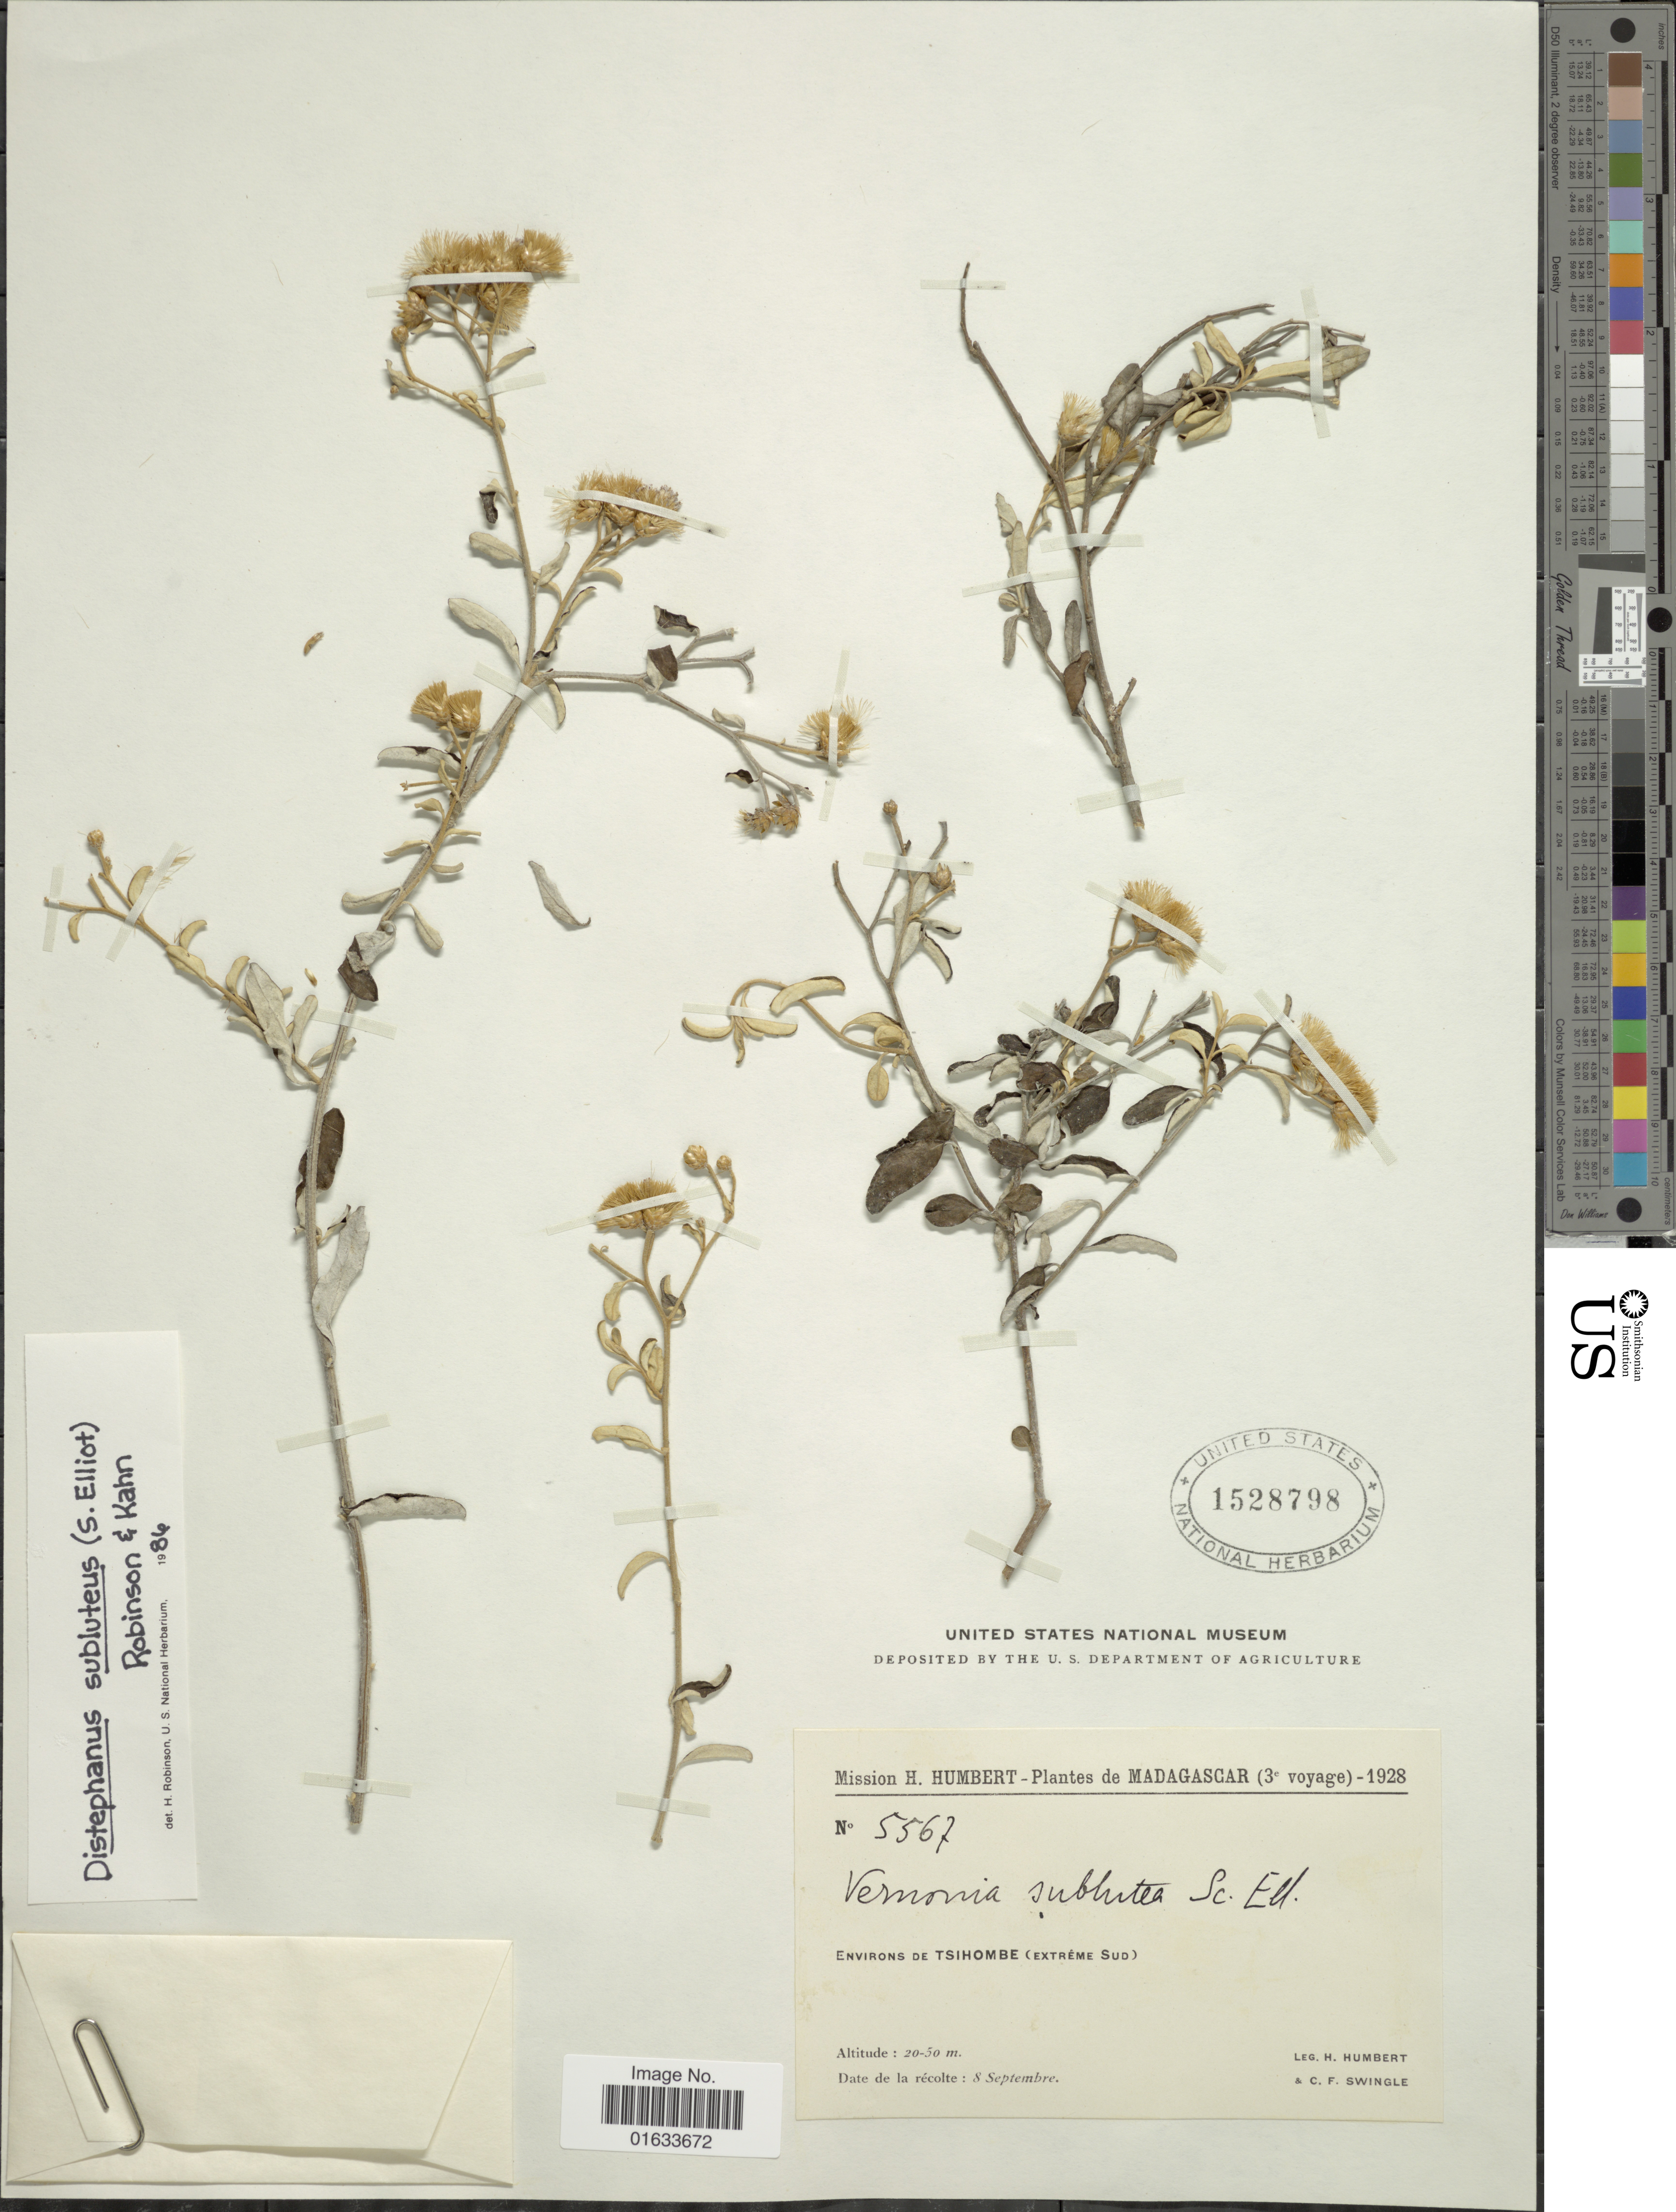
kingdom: Plantae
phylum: Tracheophyta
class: Magnoliopsida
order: Asterales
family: Asteraceae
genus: Distephanus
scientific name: Distephanus subluteus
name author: (Scott Elliot) H. Rob. & B. Kahn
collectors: H. Humbert & C. Swingle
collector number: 5567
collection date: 1928-09-08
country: Madagascar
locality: Environs de Tsihombe (Extréme Sud).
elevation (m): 20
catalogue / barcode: US 1528798